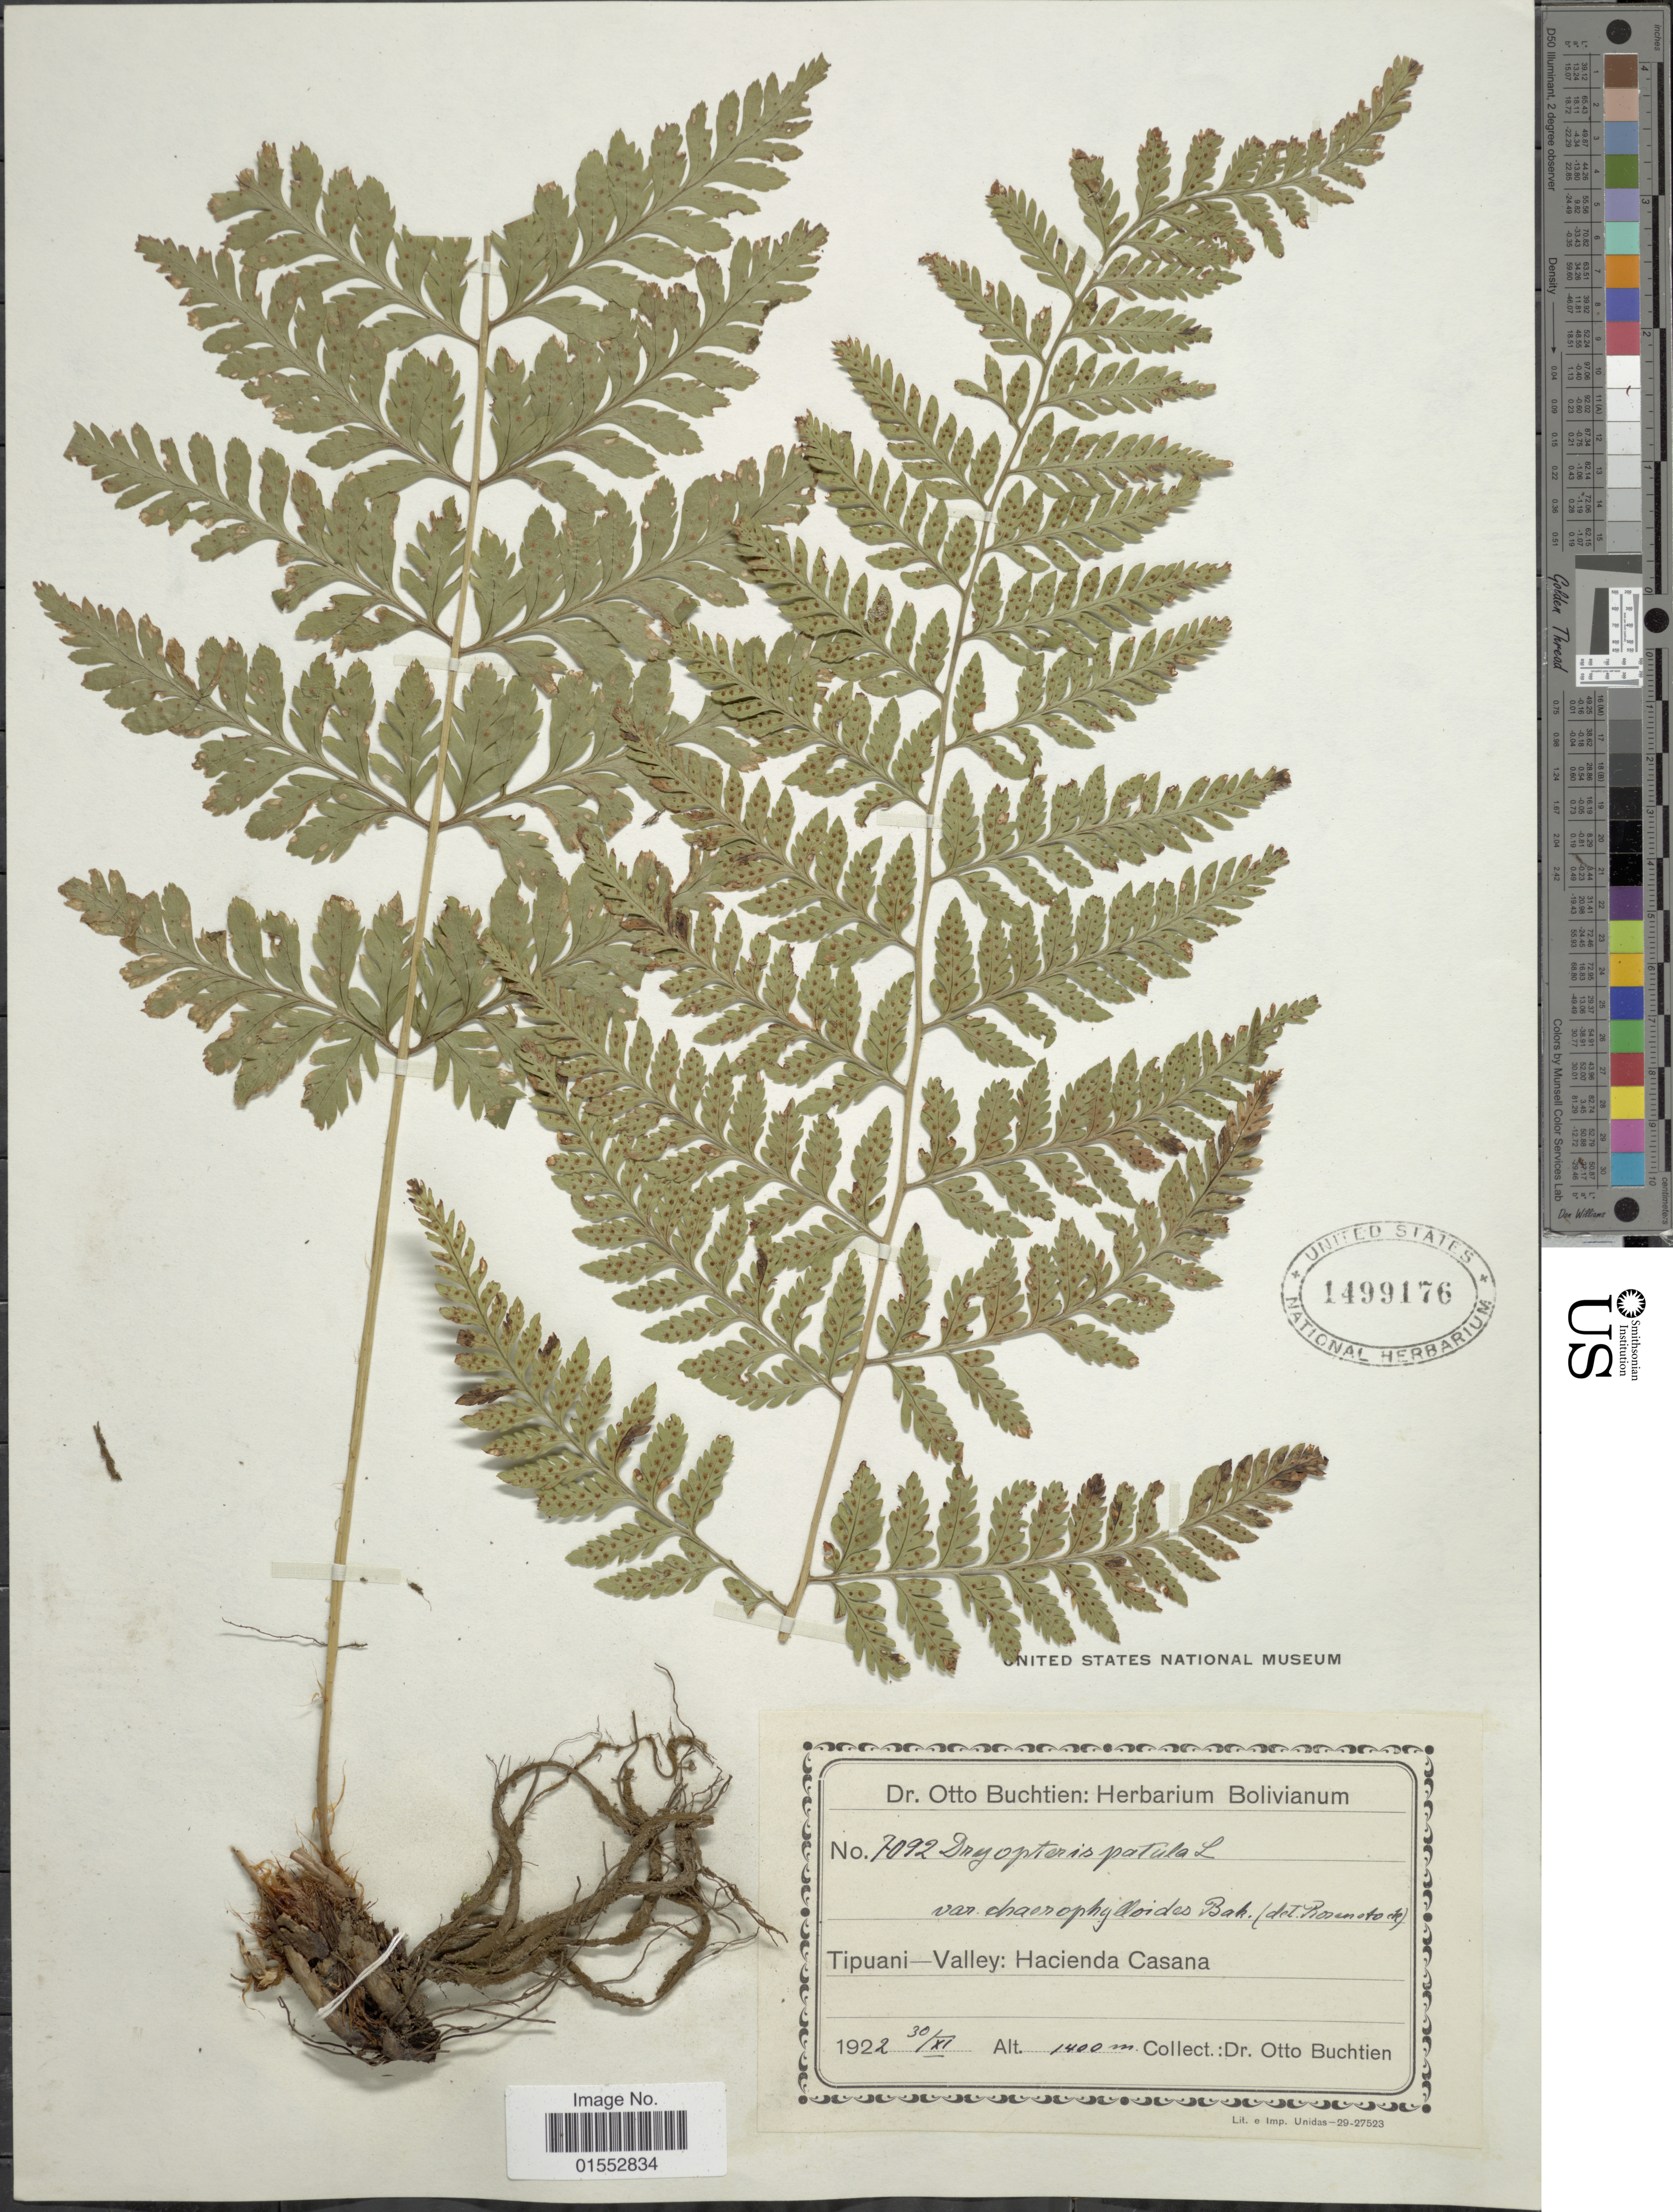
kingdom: Plantae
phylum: Tracheophyta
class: Polypodiopsida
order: Polypodiales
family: Dryopteridaceae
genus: Dryopteris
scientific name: Dryopteris patula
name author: (Sw.) Underw.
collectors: O. Buchtien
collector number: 7092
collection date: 1922-11-30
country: Bolivia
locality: Tipuani-Valley: Hacienda Casana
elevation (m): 1400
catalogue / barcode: US 1499176